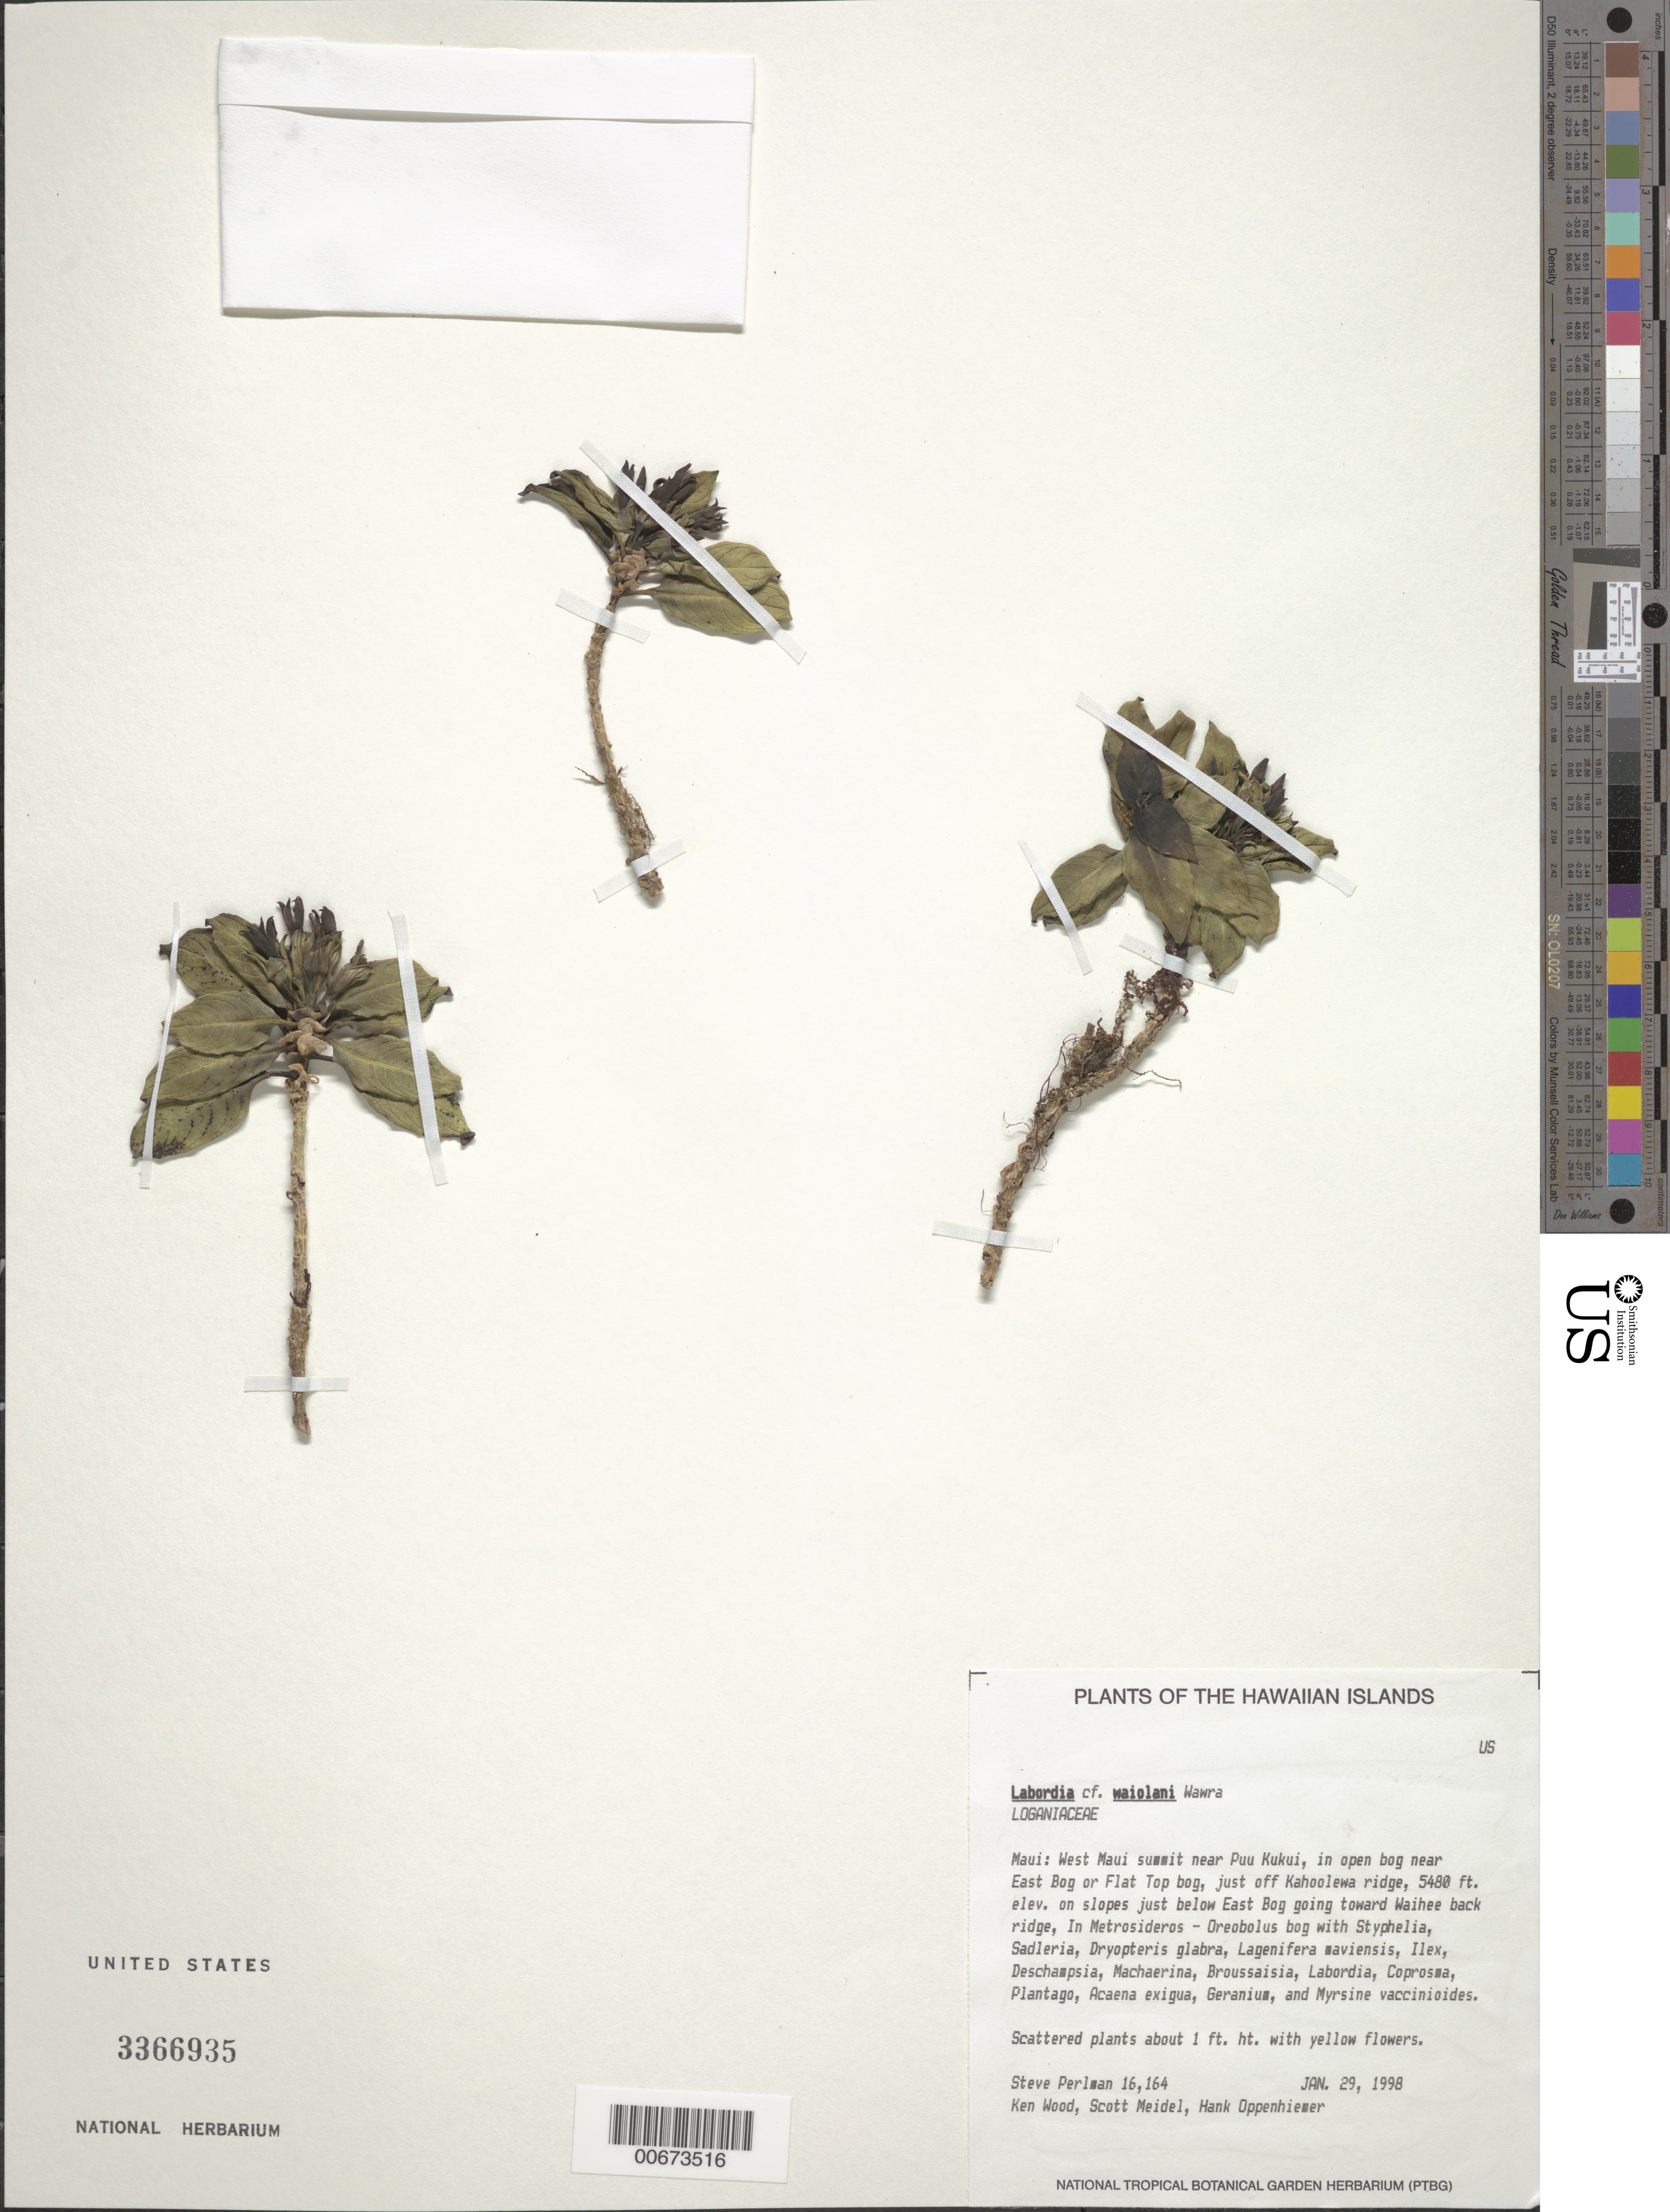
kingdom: Plantae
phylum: Tracheophyta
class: Magnoliopsida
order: Gentianales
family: Loganiaceae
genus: Geniostoma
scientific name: Geniostoma waiolani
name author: (Wawra) Byng & Christenh.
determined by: Wagner, W. L., (BOT), Smithsonian Institution - National Museum of Natural History (UNITED STATES)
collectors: S. P. Perlman, K. Wood, S. Meidel & H. Oppenheimer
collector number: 16164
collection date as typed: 29 Jan 1998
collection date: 1998-01-29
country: United States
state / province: Hawaii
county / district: Maui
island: Maui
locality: West Maui, summit near Pu'u Kukui, just below East Bog toward Waihe'e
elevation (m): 1670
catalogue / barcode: US 3366935